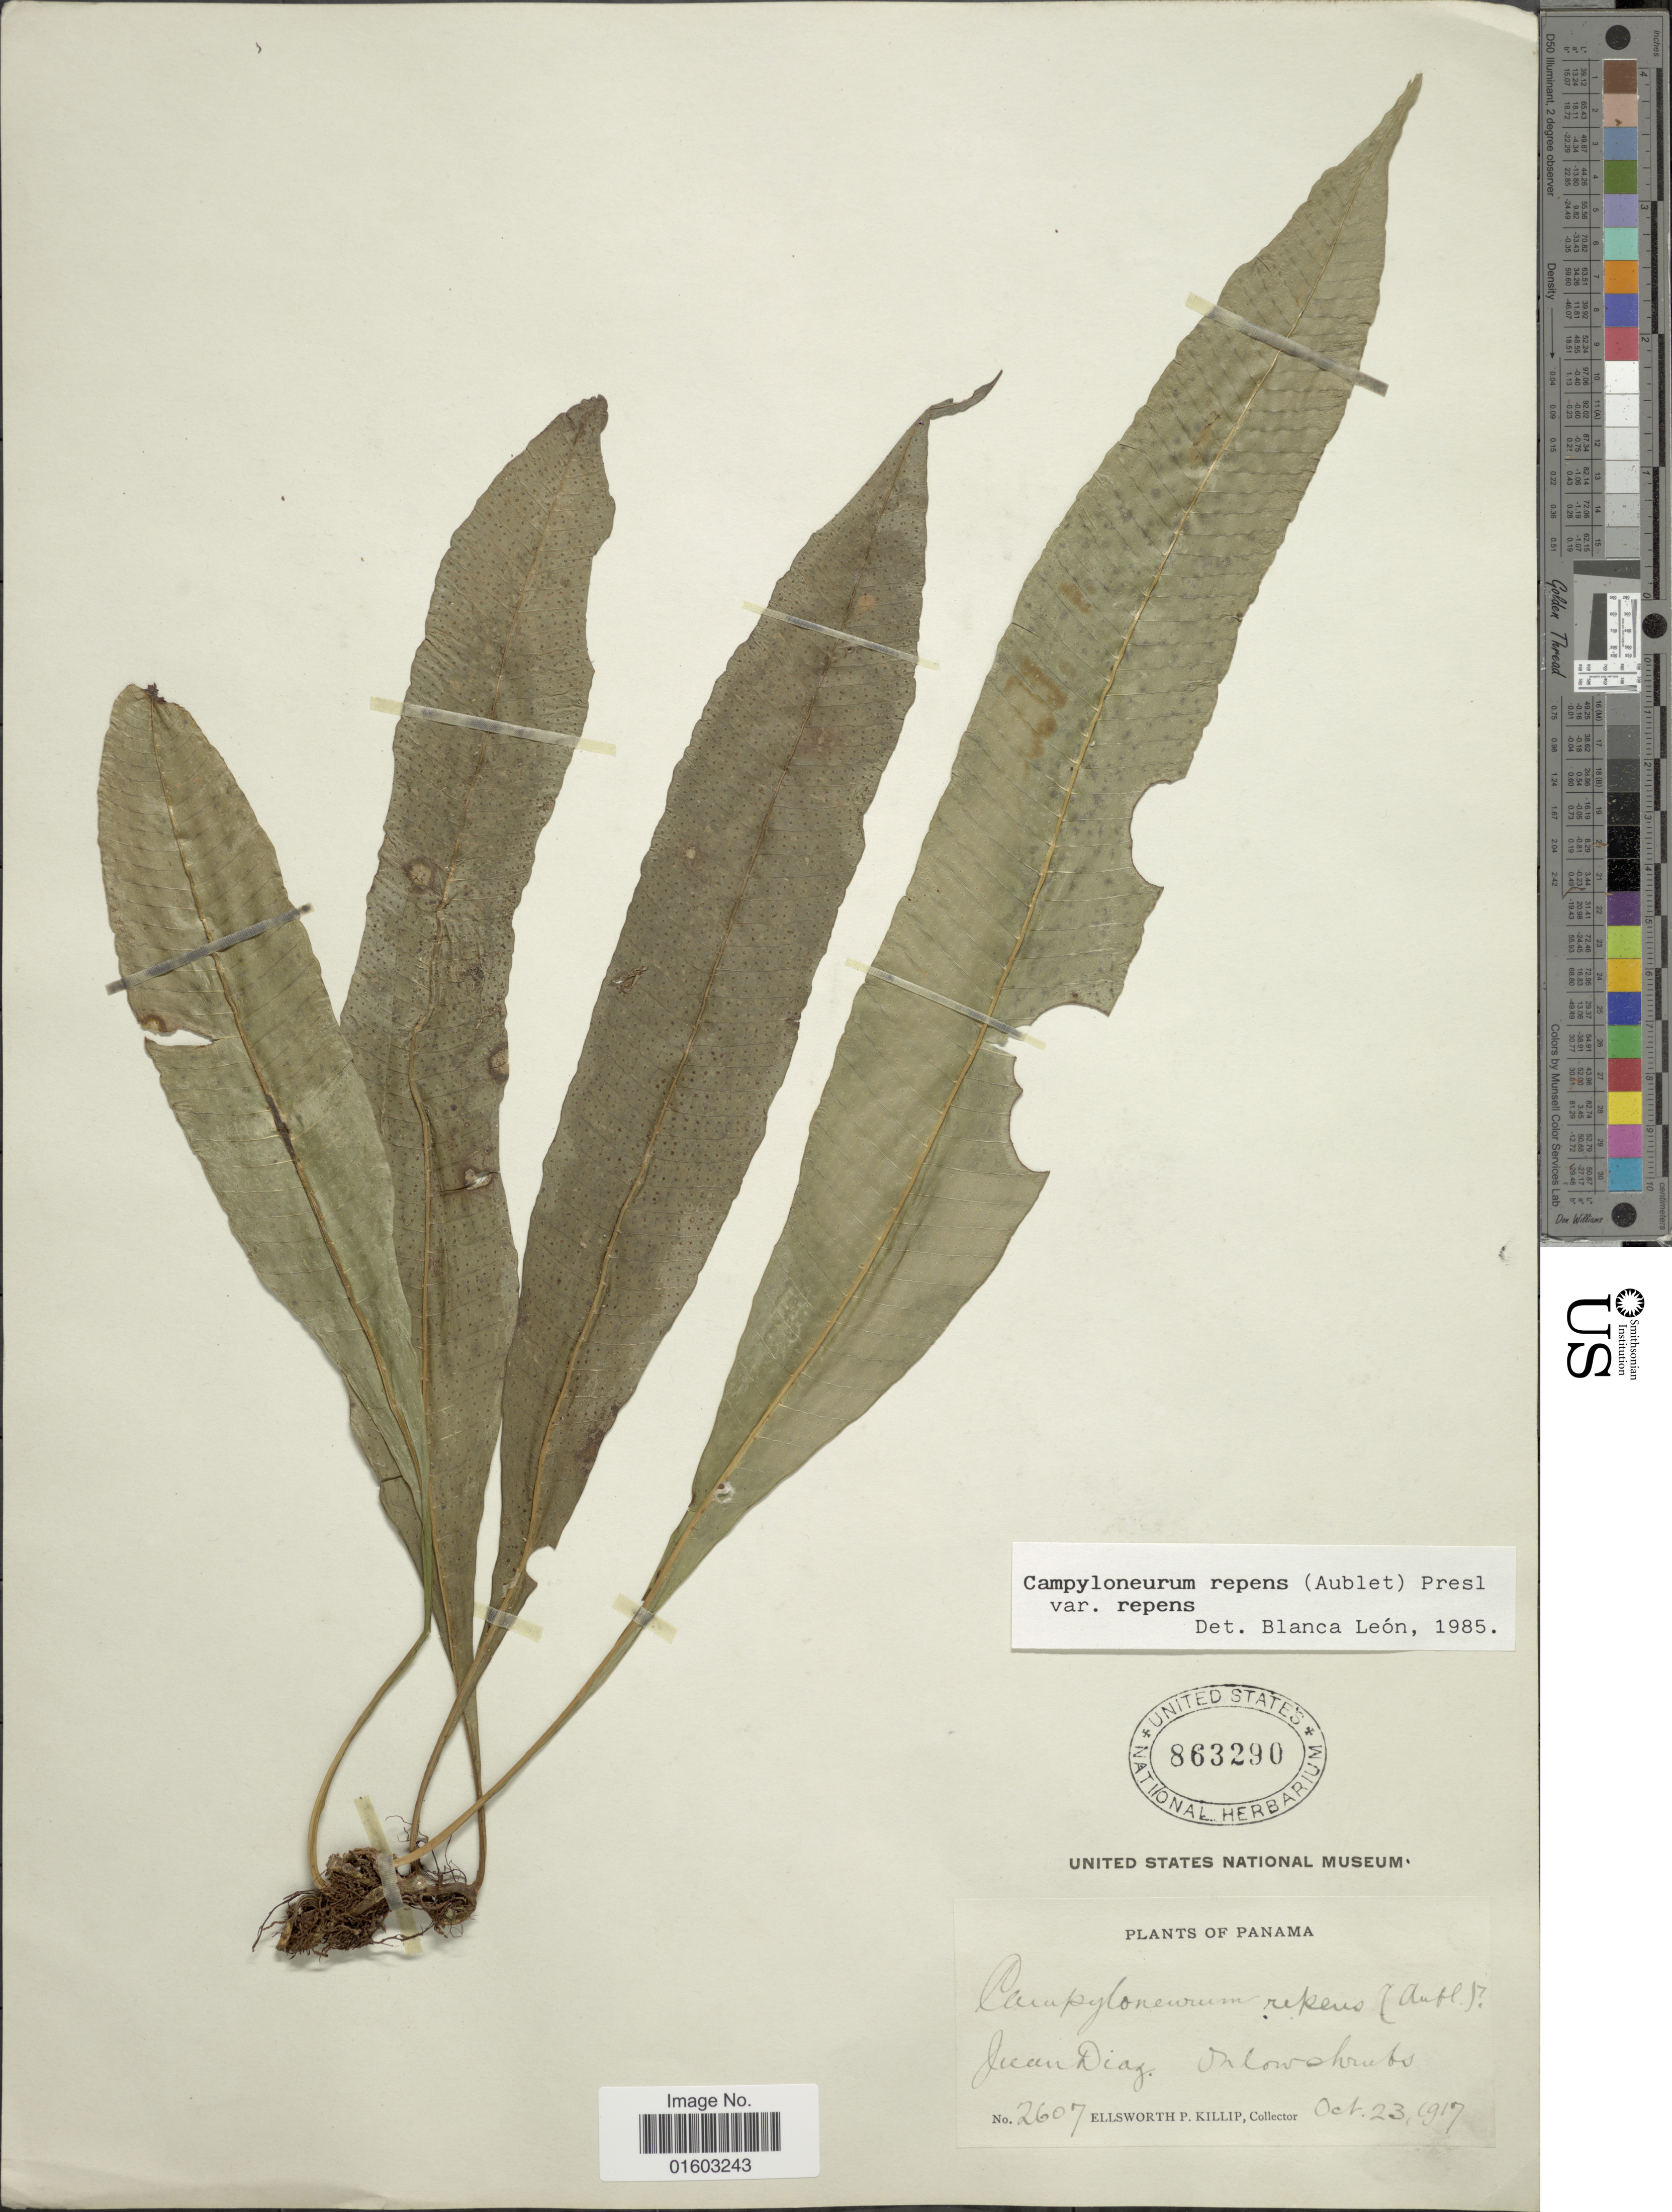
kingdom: Plantae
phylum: Tracheophyta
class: Polypodiopsida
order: Polypodiales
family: Polypodiaceae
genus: Campyloneurum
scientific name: Campyloneurum repens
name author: (Aubl.) C. Presl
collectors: E. P. Killip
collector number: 2607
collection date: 1917-10-23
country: Panama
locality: Juan Diaz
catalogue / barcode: US 863290